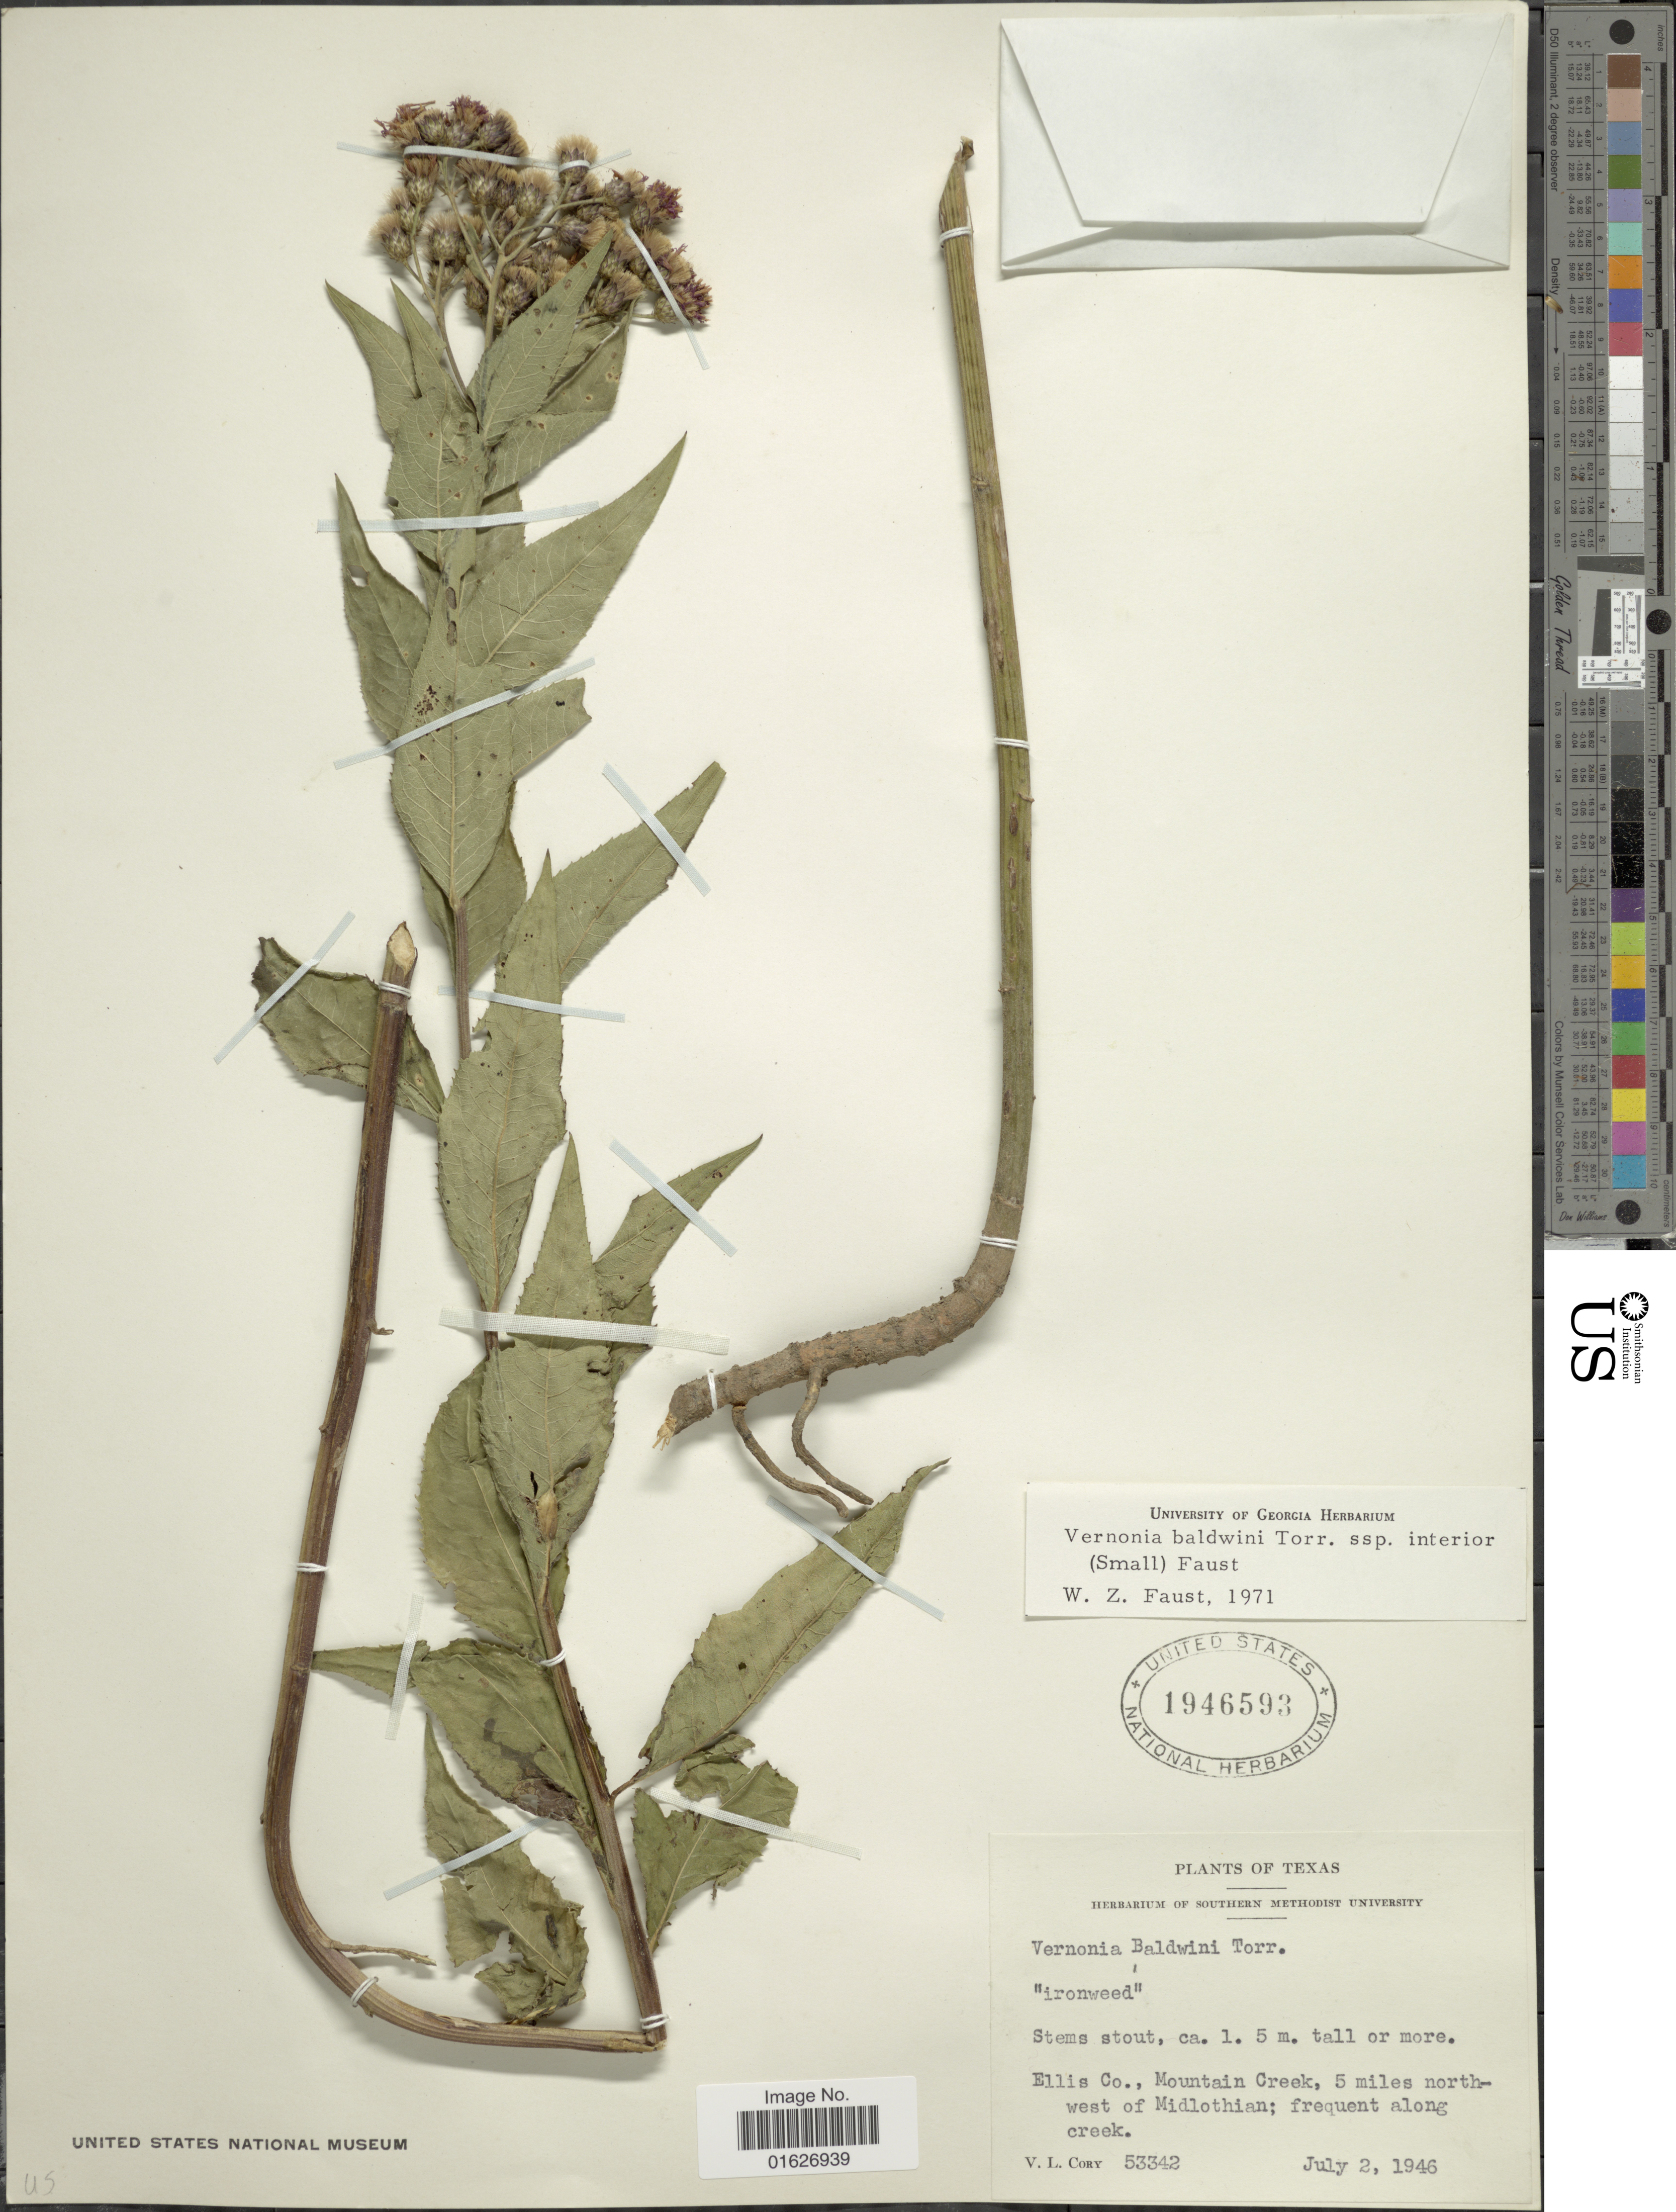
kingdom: Plantae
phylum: Tracheophyta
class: Magnoliopsida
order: Asterales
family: Asteraceae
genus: Vernonia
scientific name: Vernonia baldwinii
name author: Torr.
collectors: V. Cory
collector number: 53342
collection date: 1946-07-02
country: United States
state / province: Texas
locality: Ellis Co., Mountain Creek, 5 miles northwest of Midlothian; frequent along creek.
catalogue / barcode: US 1946593